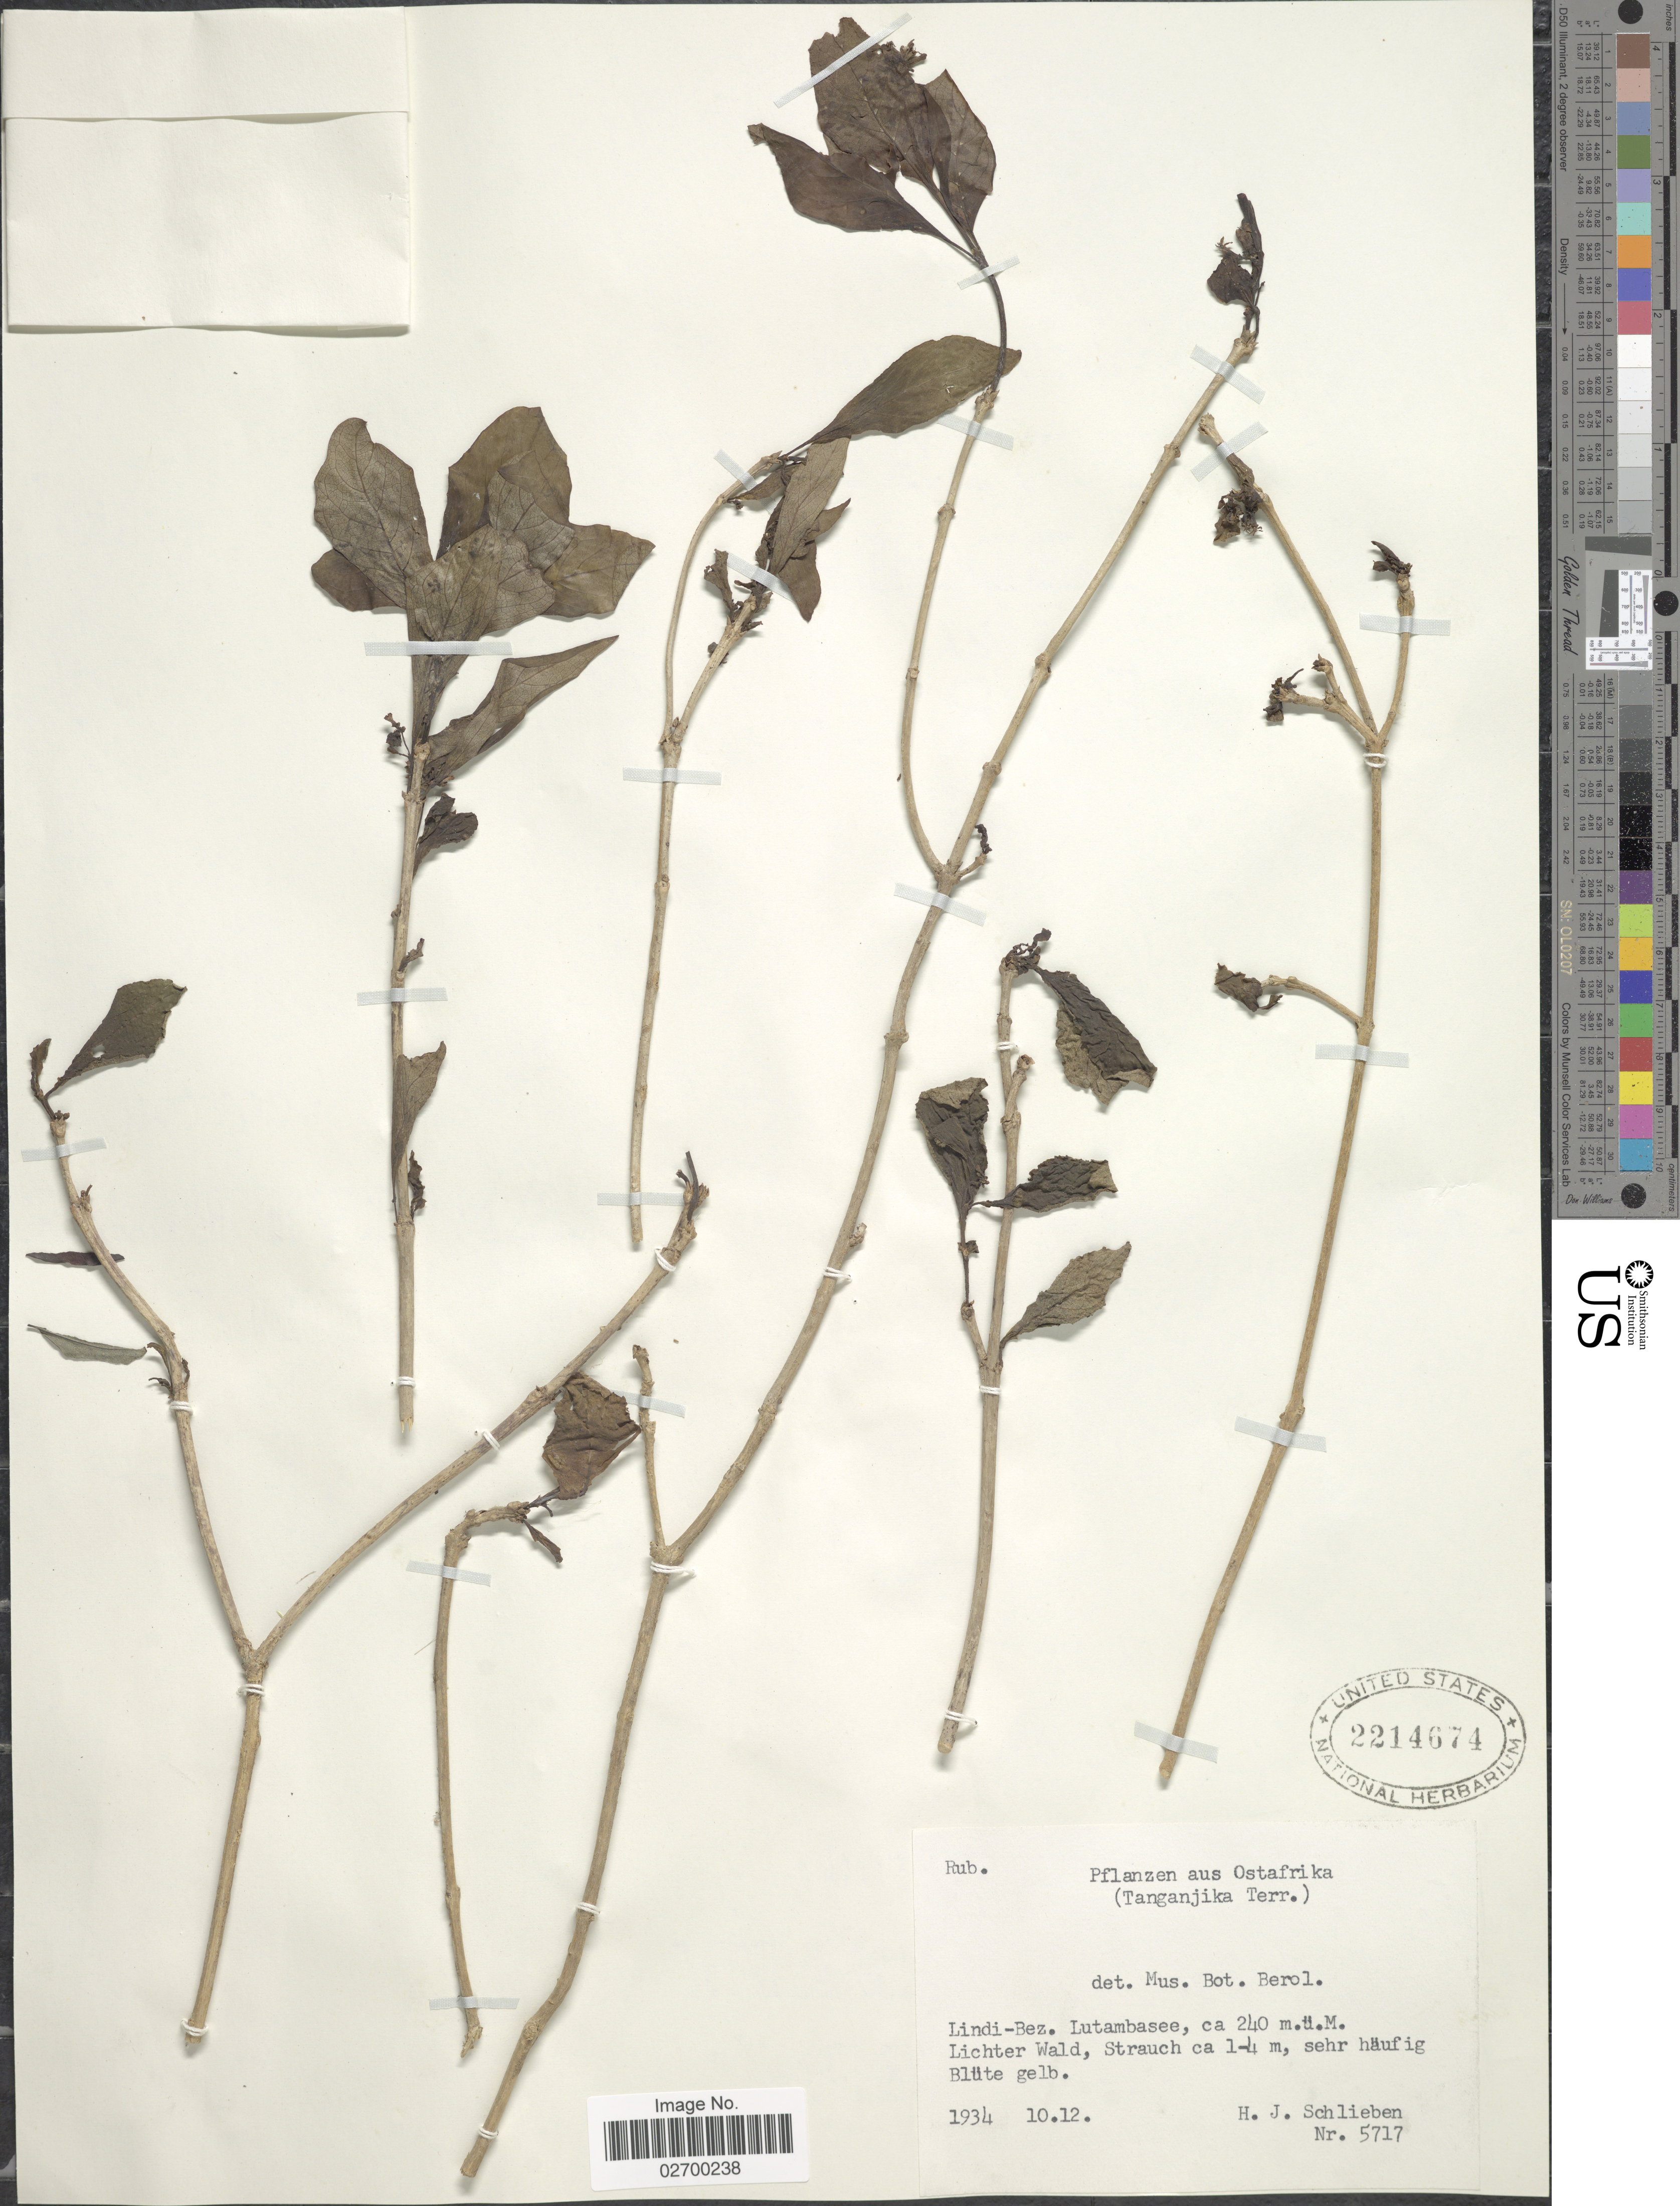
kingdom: Plantae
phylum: Tracheophyta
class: Magnoliopsida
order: Gentianales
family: Rubiaceae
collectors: H. J. Schlieben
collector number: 5717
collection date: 1934-10-12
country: Tanzania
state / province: Lindi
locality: Ostafrika. Tanganjika Terr. Lindi-Bez. Lutambasee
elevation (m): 240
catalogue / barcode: US 2214674